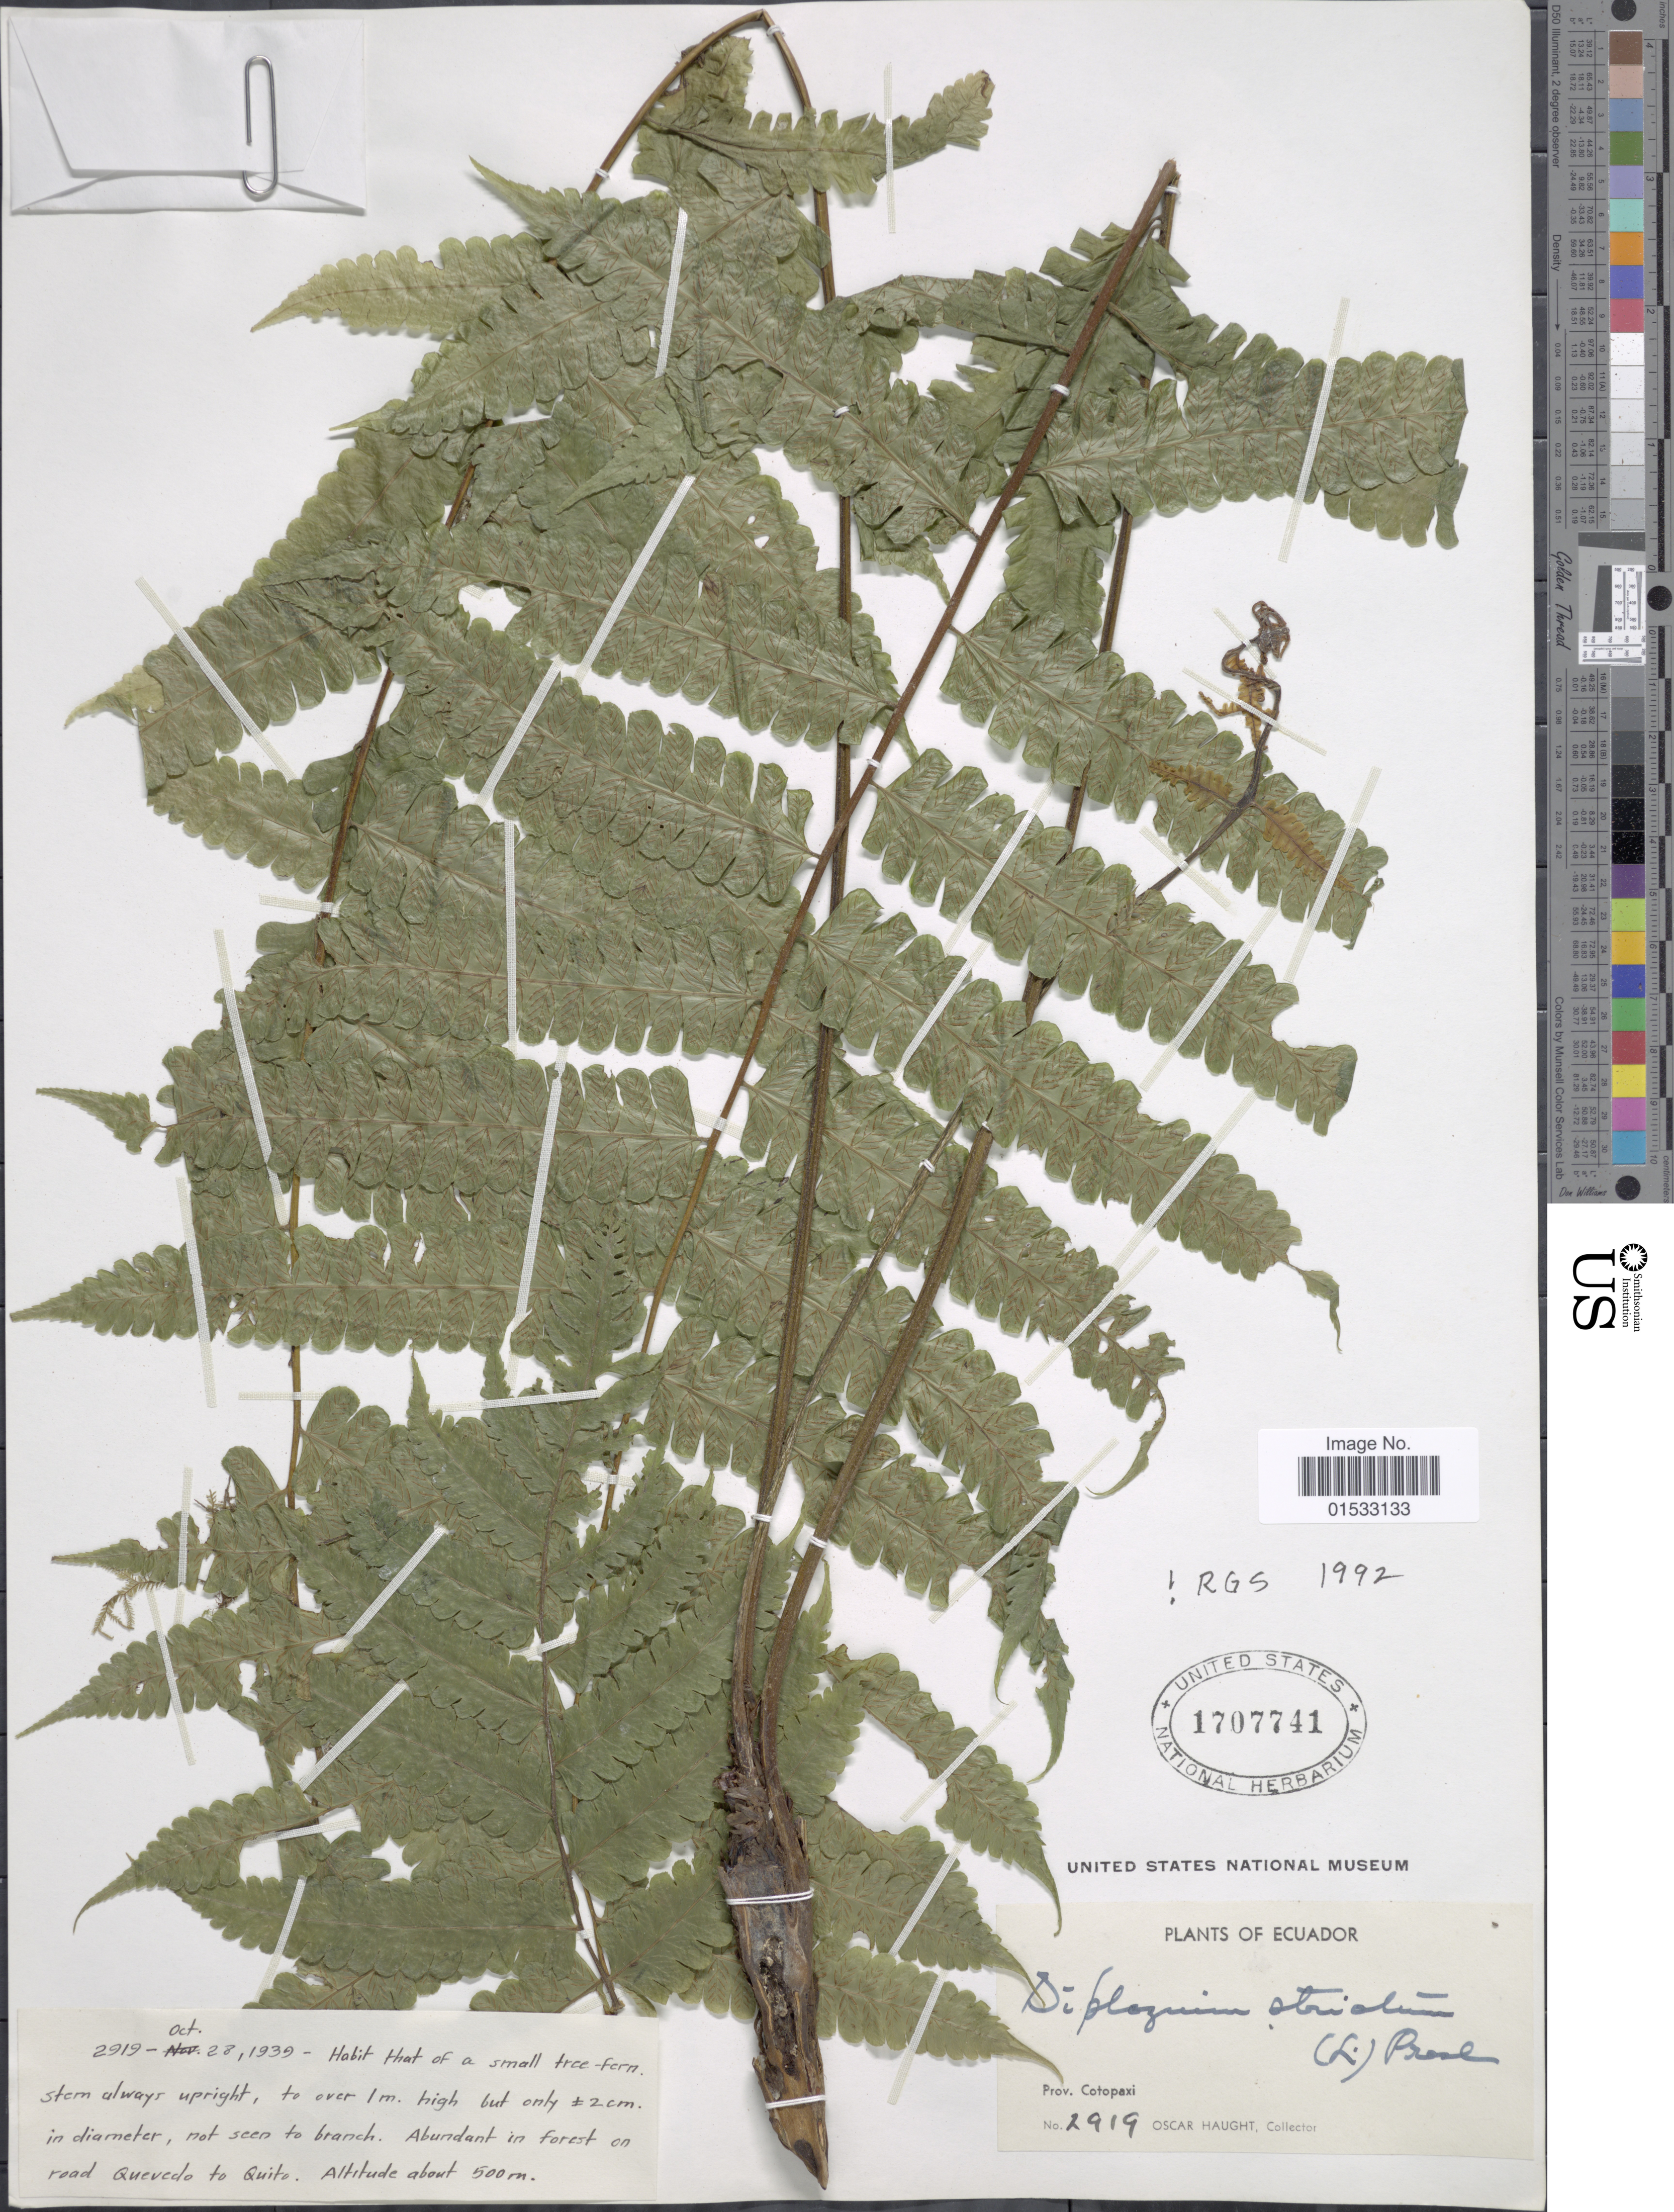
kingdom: Plantae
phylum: Tracheophyta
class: Polypodiopsida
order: Polypodiales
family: Athyriaceae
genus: Diplazium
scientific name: Diplazium striatum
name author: (L.) C. Presl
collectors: O. L. Haught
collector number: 2919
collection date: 1939-10-28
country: Ecuador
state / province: Cotopaxi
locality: Abundant in forest on road to Quevedo to Quito.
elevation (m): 500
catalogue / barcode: US 1707741